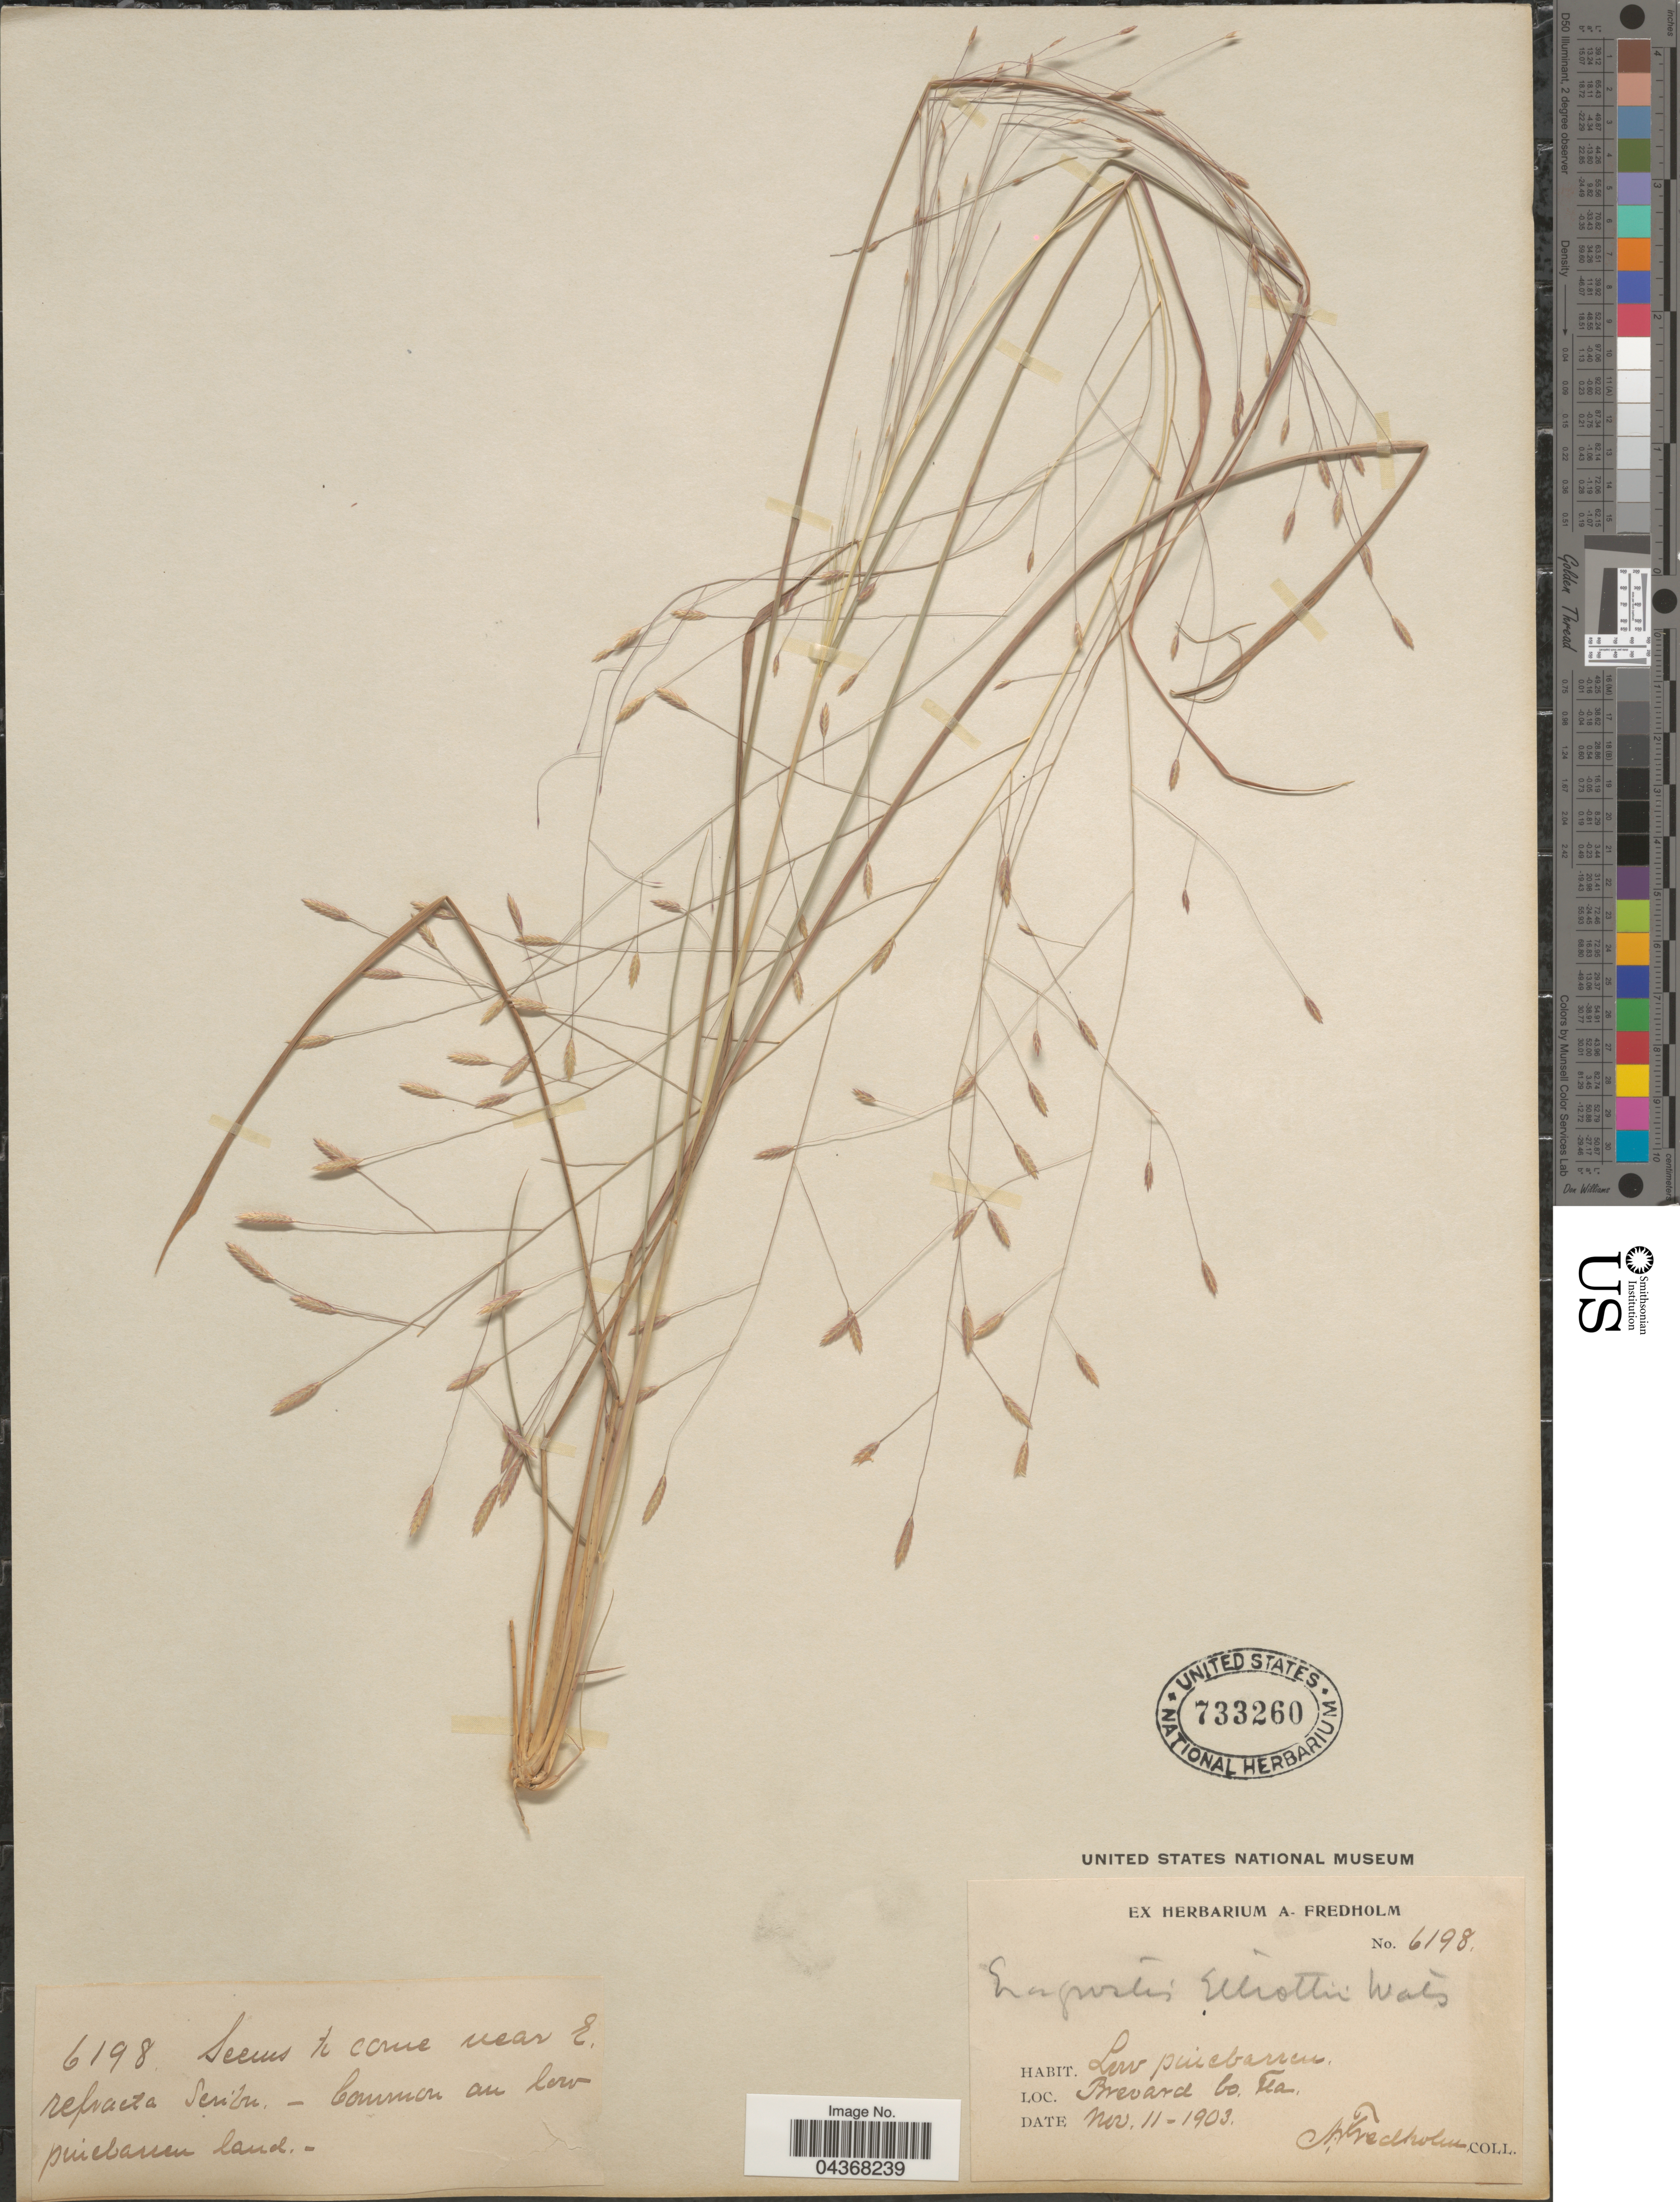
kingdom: Plantae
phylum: Tracheophyta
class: Liliopsida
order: Poales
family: Poaceae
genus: Eragrostis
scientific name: Eragrostis elliottii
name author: S. Watson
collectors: A. Fredholm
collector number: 6198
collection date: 1903-11-11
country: United States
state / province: Florida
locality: Brevard Co.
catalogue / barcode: US 733260